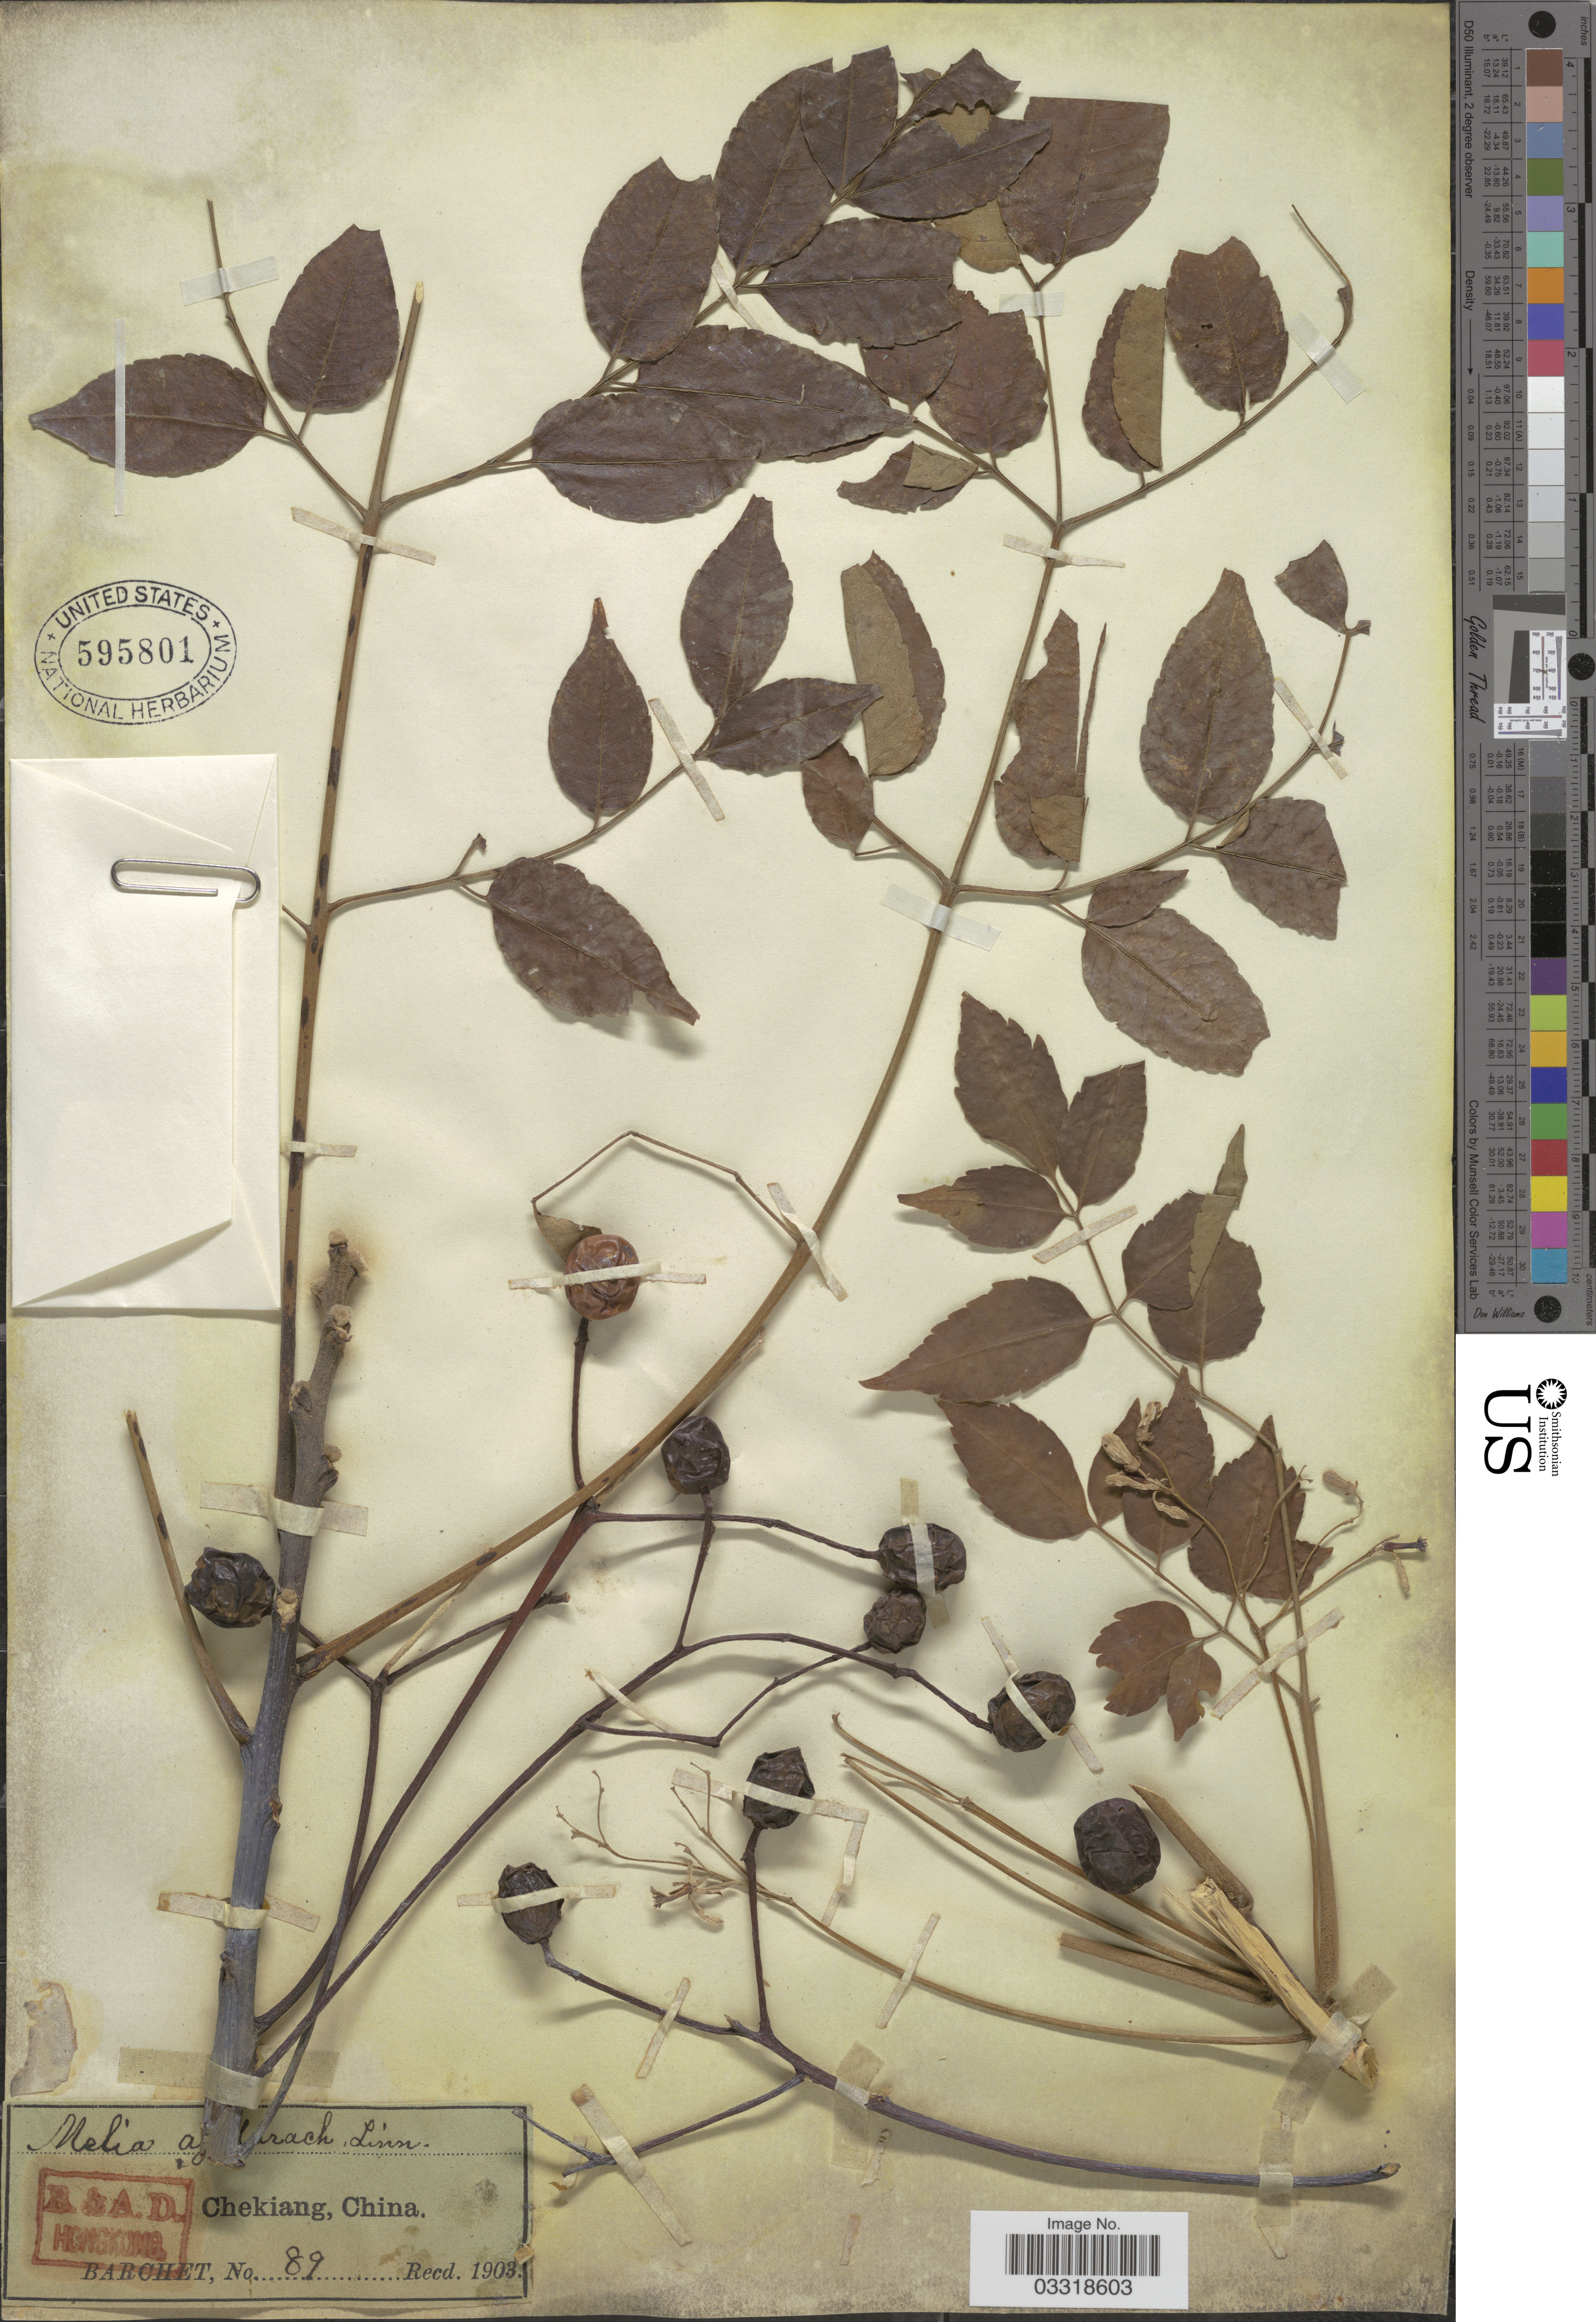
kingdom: Plantae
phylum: Tracheophyta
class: Magnoliopsida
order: Sapindales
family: Meliaceae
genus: Melia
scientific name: Melia azedarach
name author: L.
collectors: Barchet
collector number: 89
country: China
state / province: Zhejiang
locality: Chekiang.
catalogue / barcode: US 595801